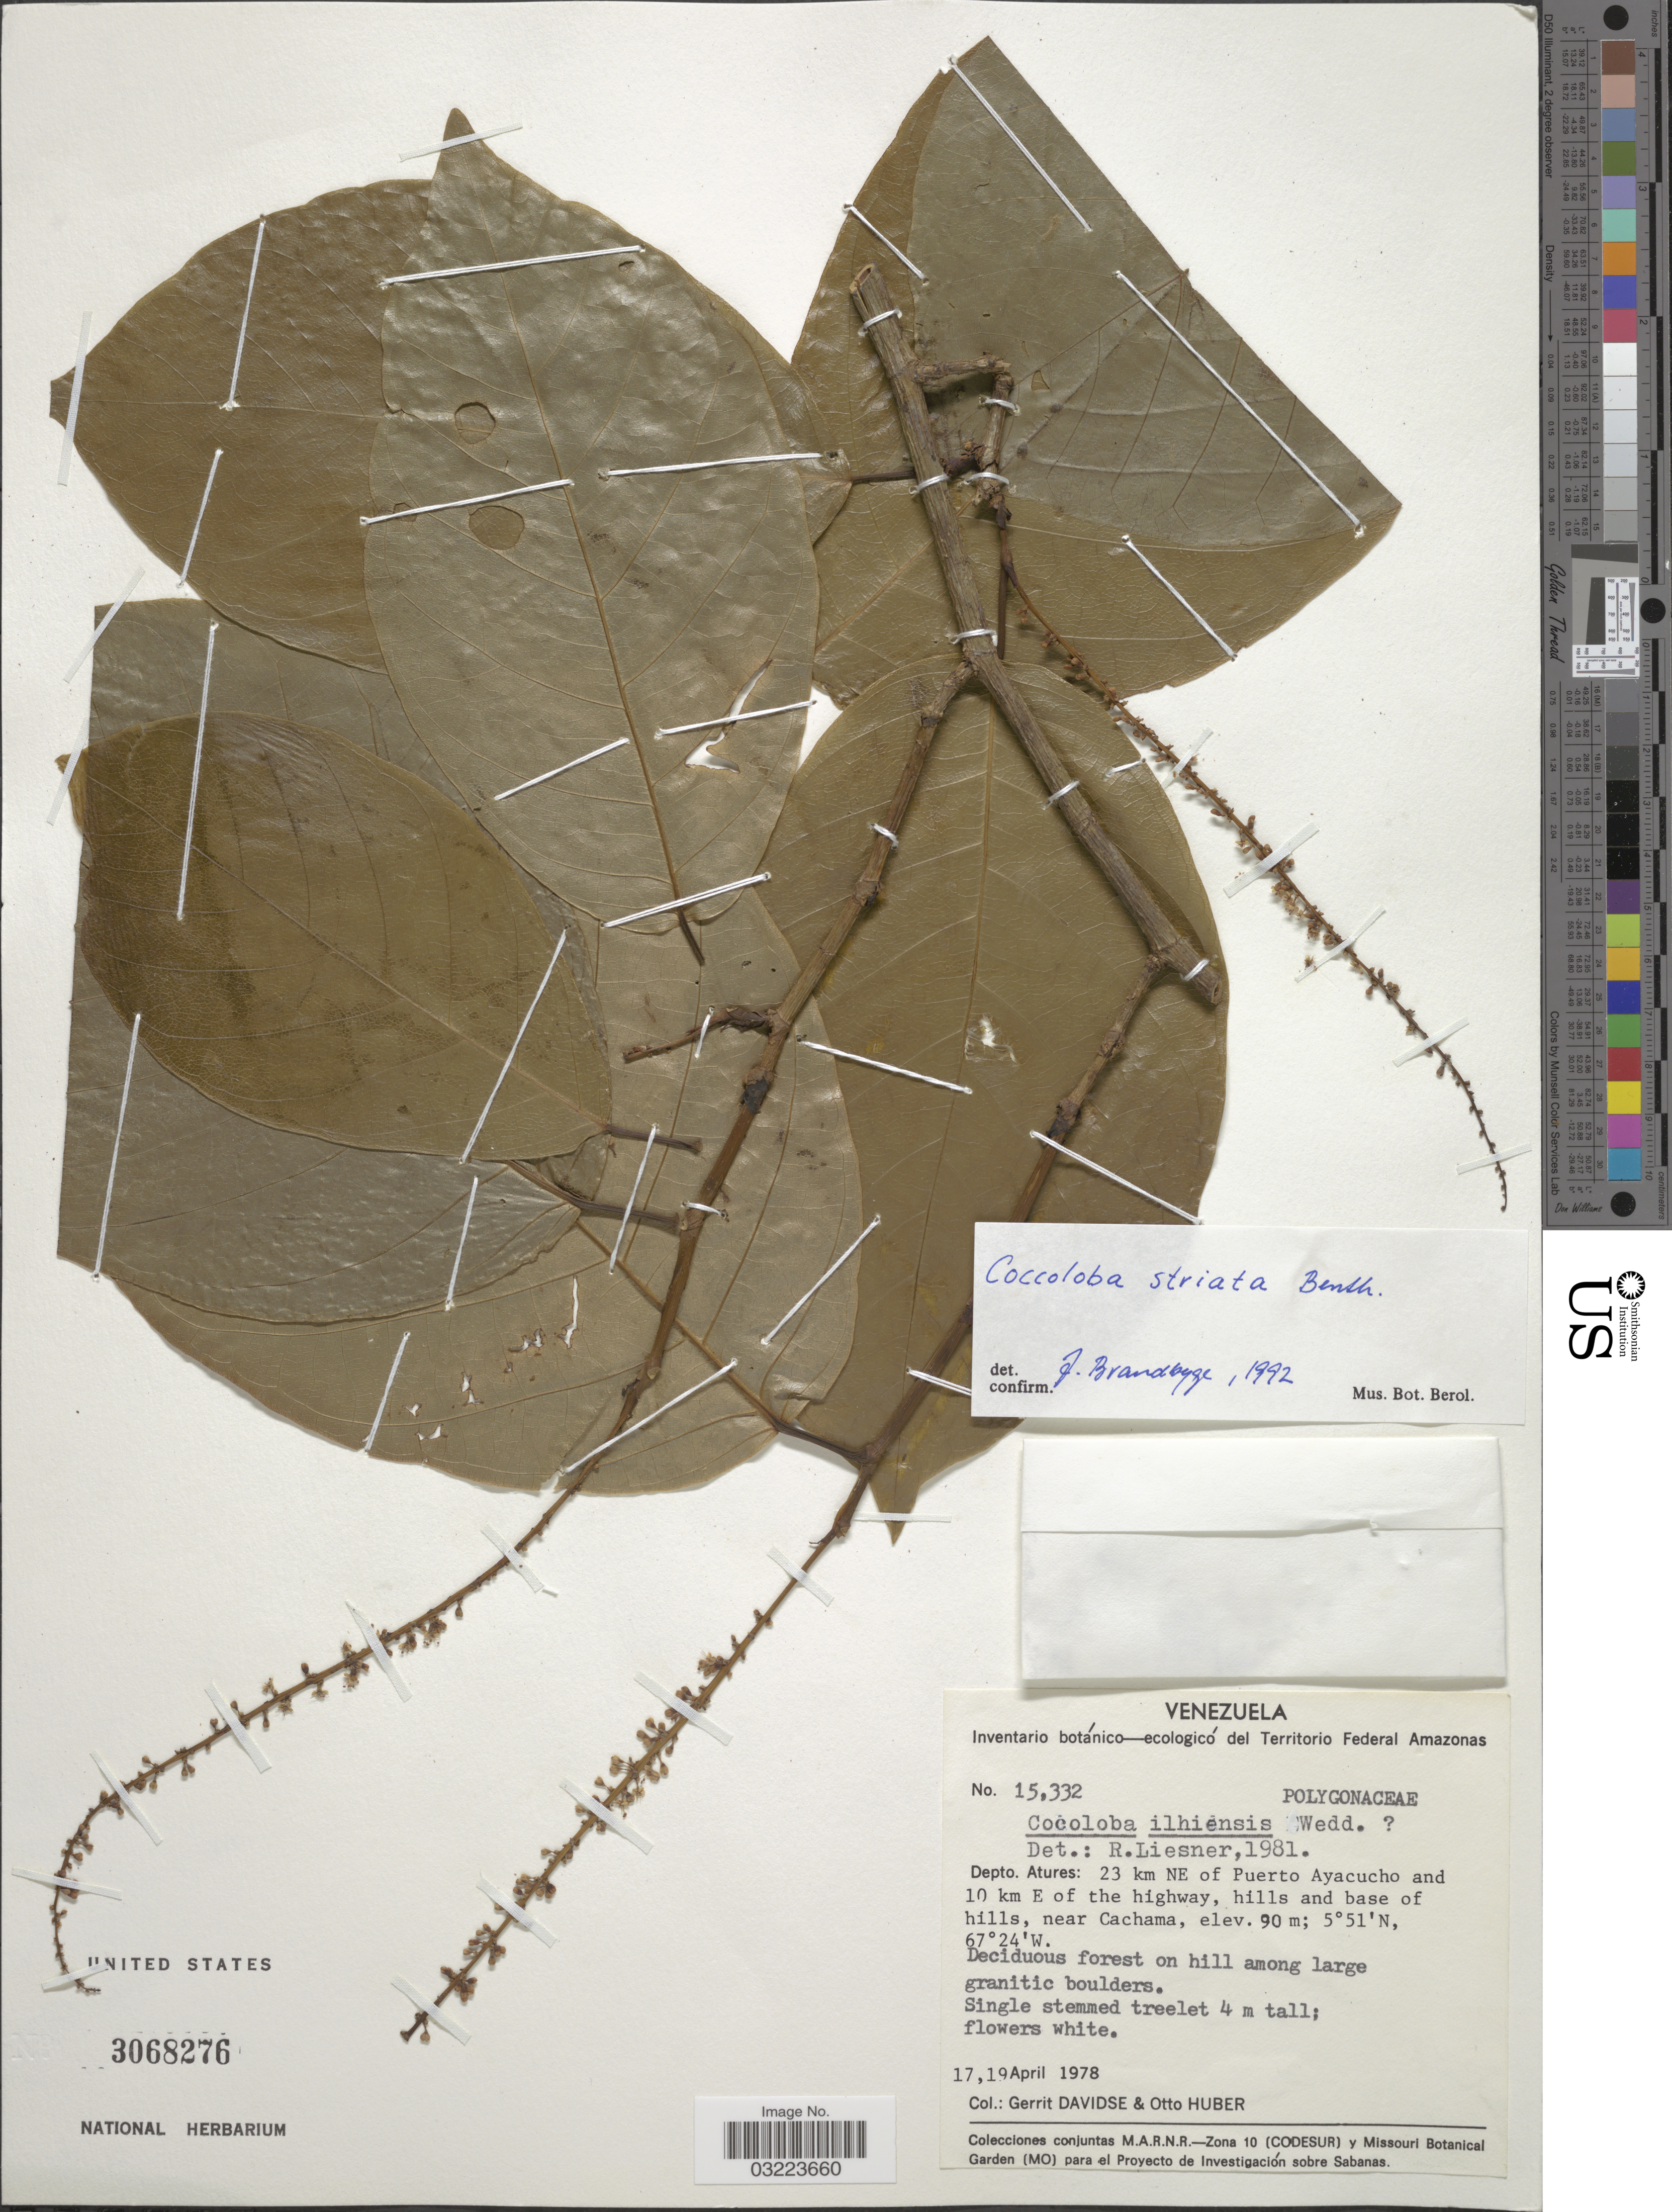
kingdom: Plantae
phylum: Tracheophyta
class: Magnoliopsida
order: Caryophyllales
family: Polygonaceae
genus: Coccoloba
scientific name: Coccoloba striata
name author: Benth.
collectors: G. Davidse & O. Huber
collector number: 15332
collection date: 1978-04-17/1978-04-19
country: Venezuela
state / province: Amazonas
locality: Ecologicó del Territorio Federal Amazonas. Depto. Atures: 23 km NE of Puerto Ayacucho and 10 km E of the highway, hills and base of hills, near Cachama.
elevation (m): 90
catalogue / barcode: US 3068276